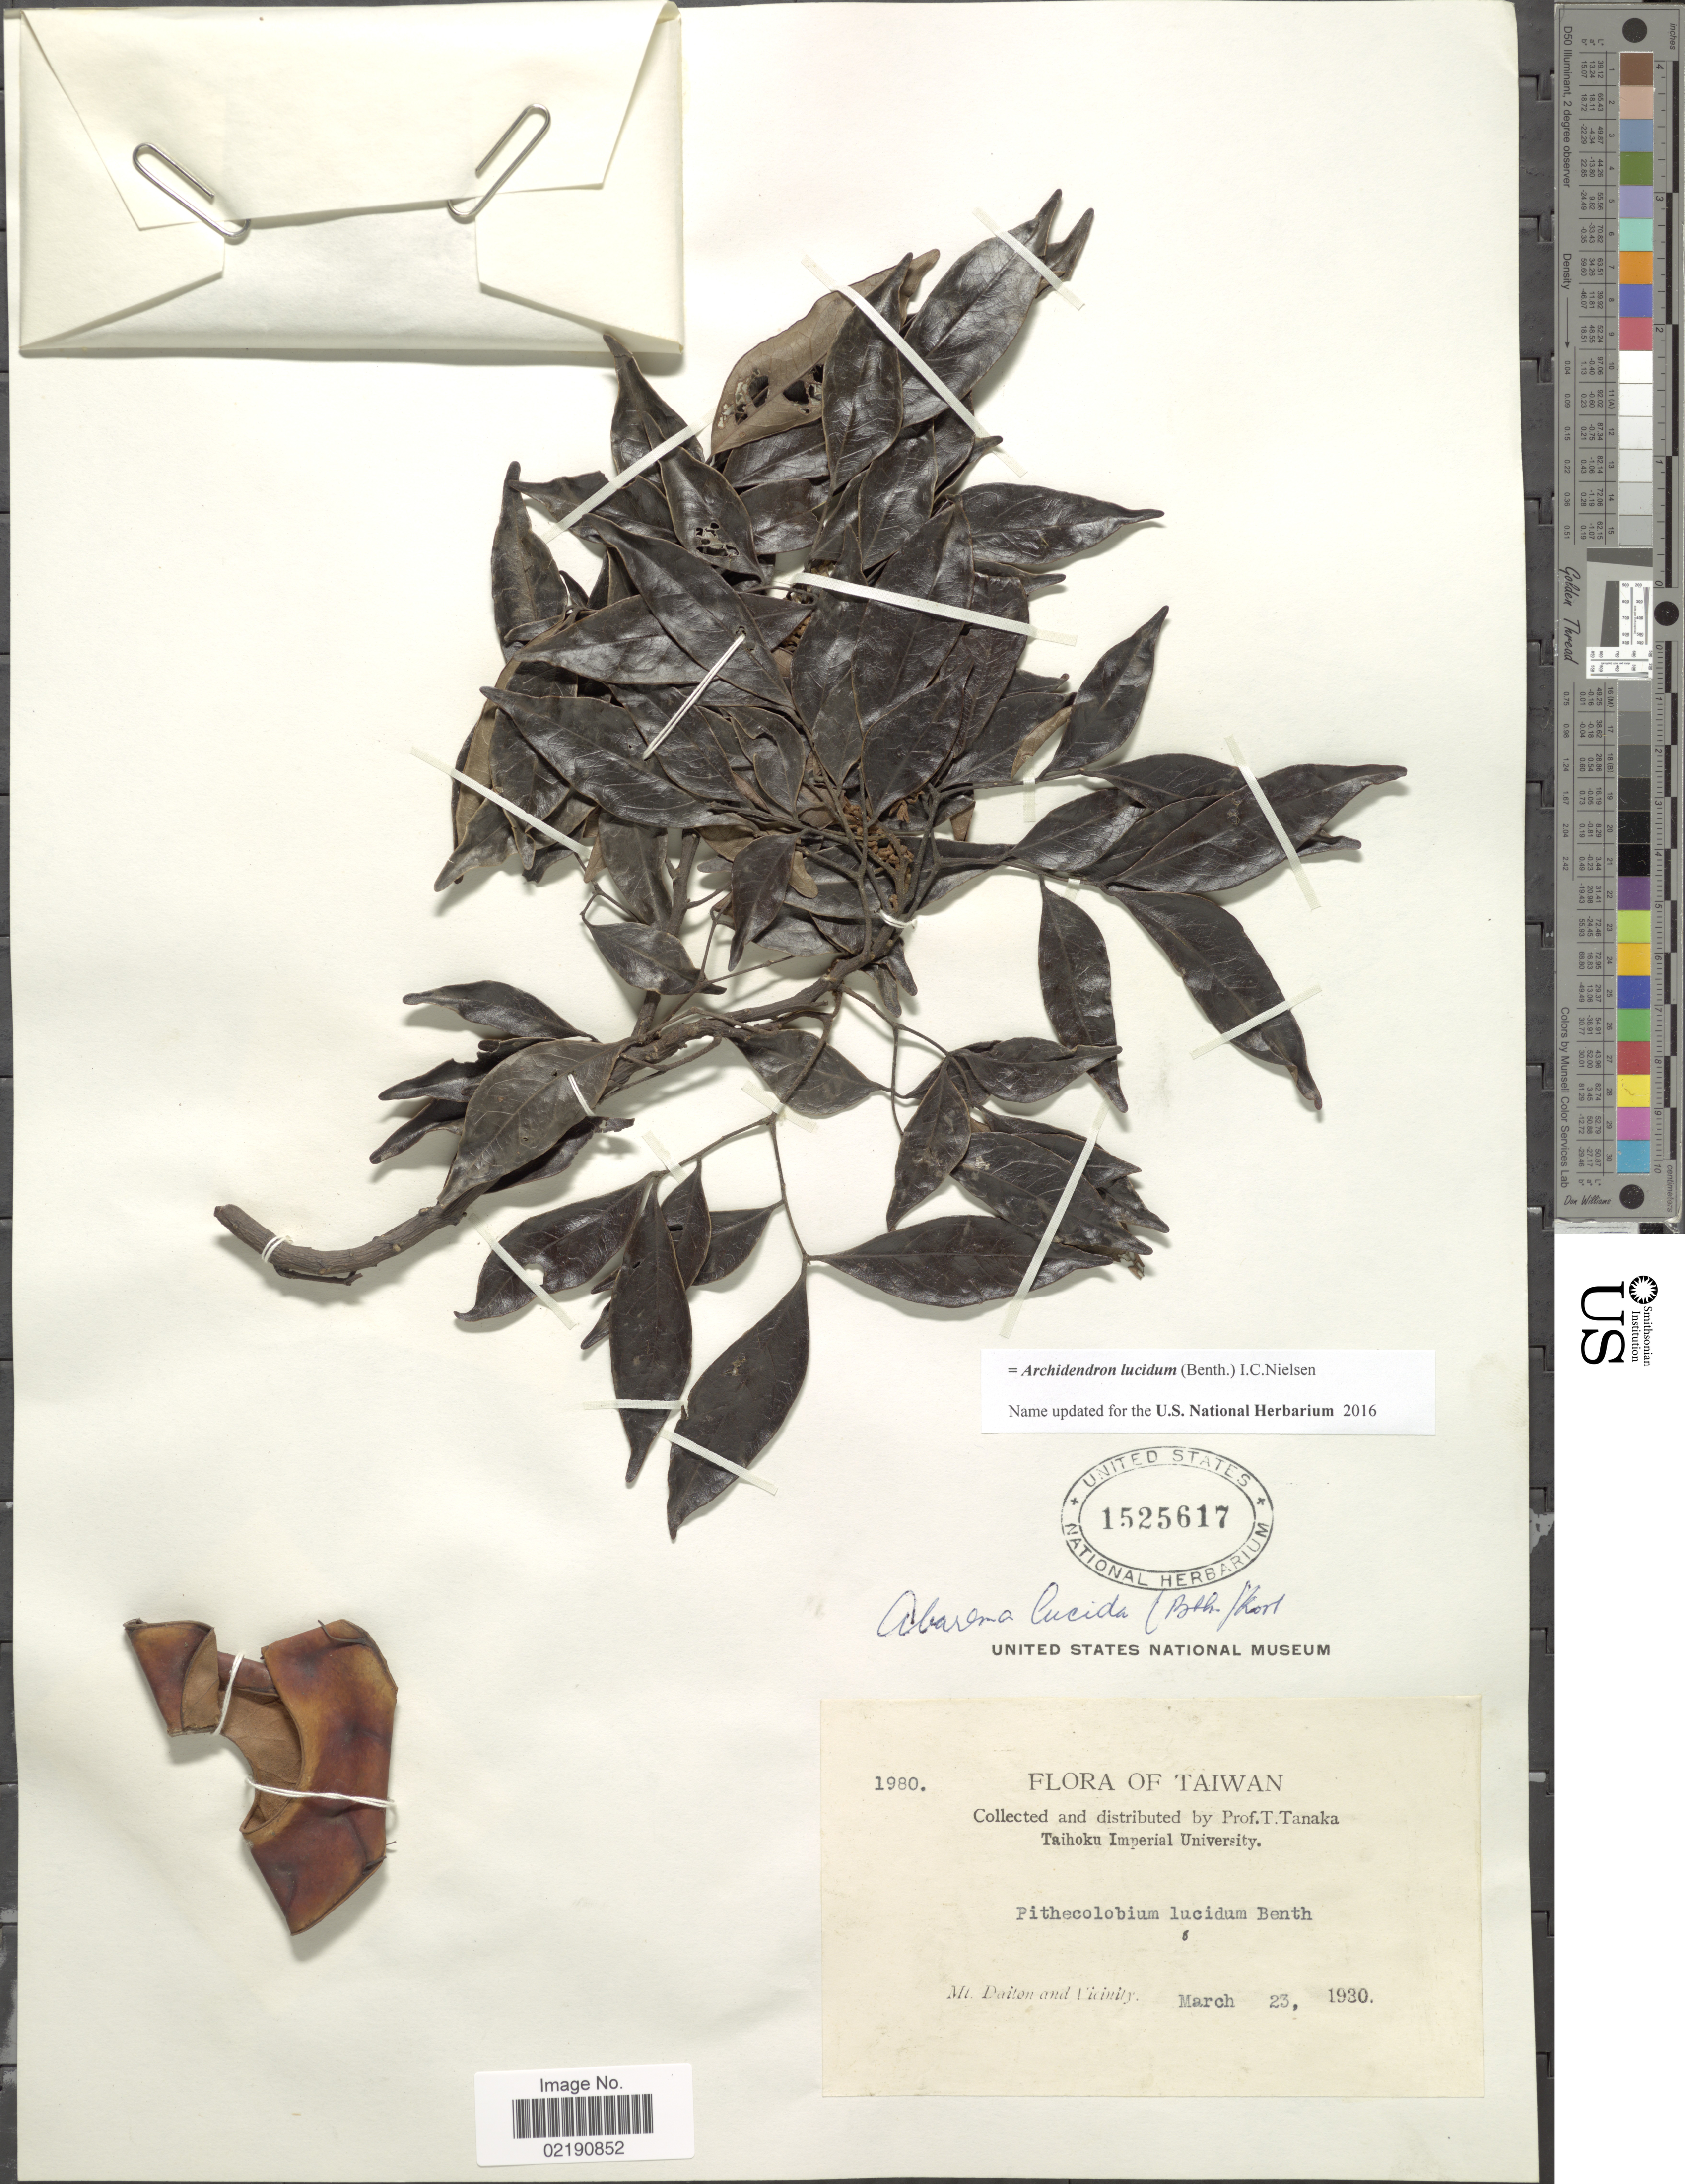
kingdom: Plantae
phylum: Tracheophyta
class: Magnoliopsida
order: Fabales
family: Fabaceae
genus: Archidendron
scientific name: Archidendron lucidum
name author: (Benth.) I.C. Nielsen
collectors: T. Tanaka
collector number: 1980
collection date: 1930-03-23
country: Taiwan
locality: Mt. Daiten and Vicinity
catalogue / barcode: US 1525617